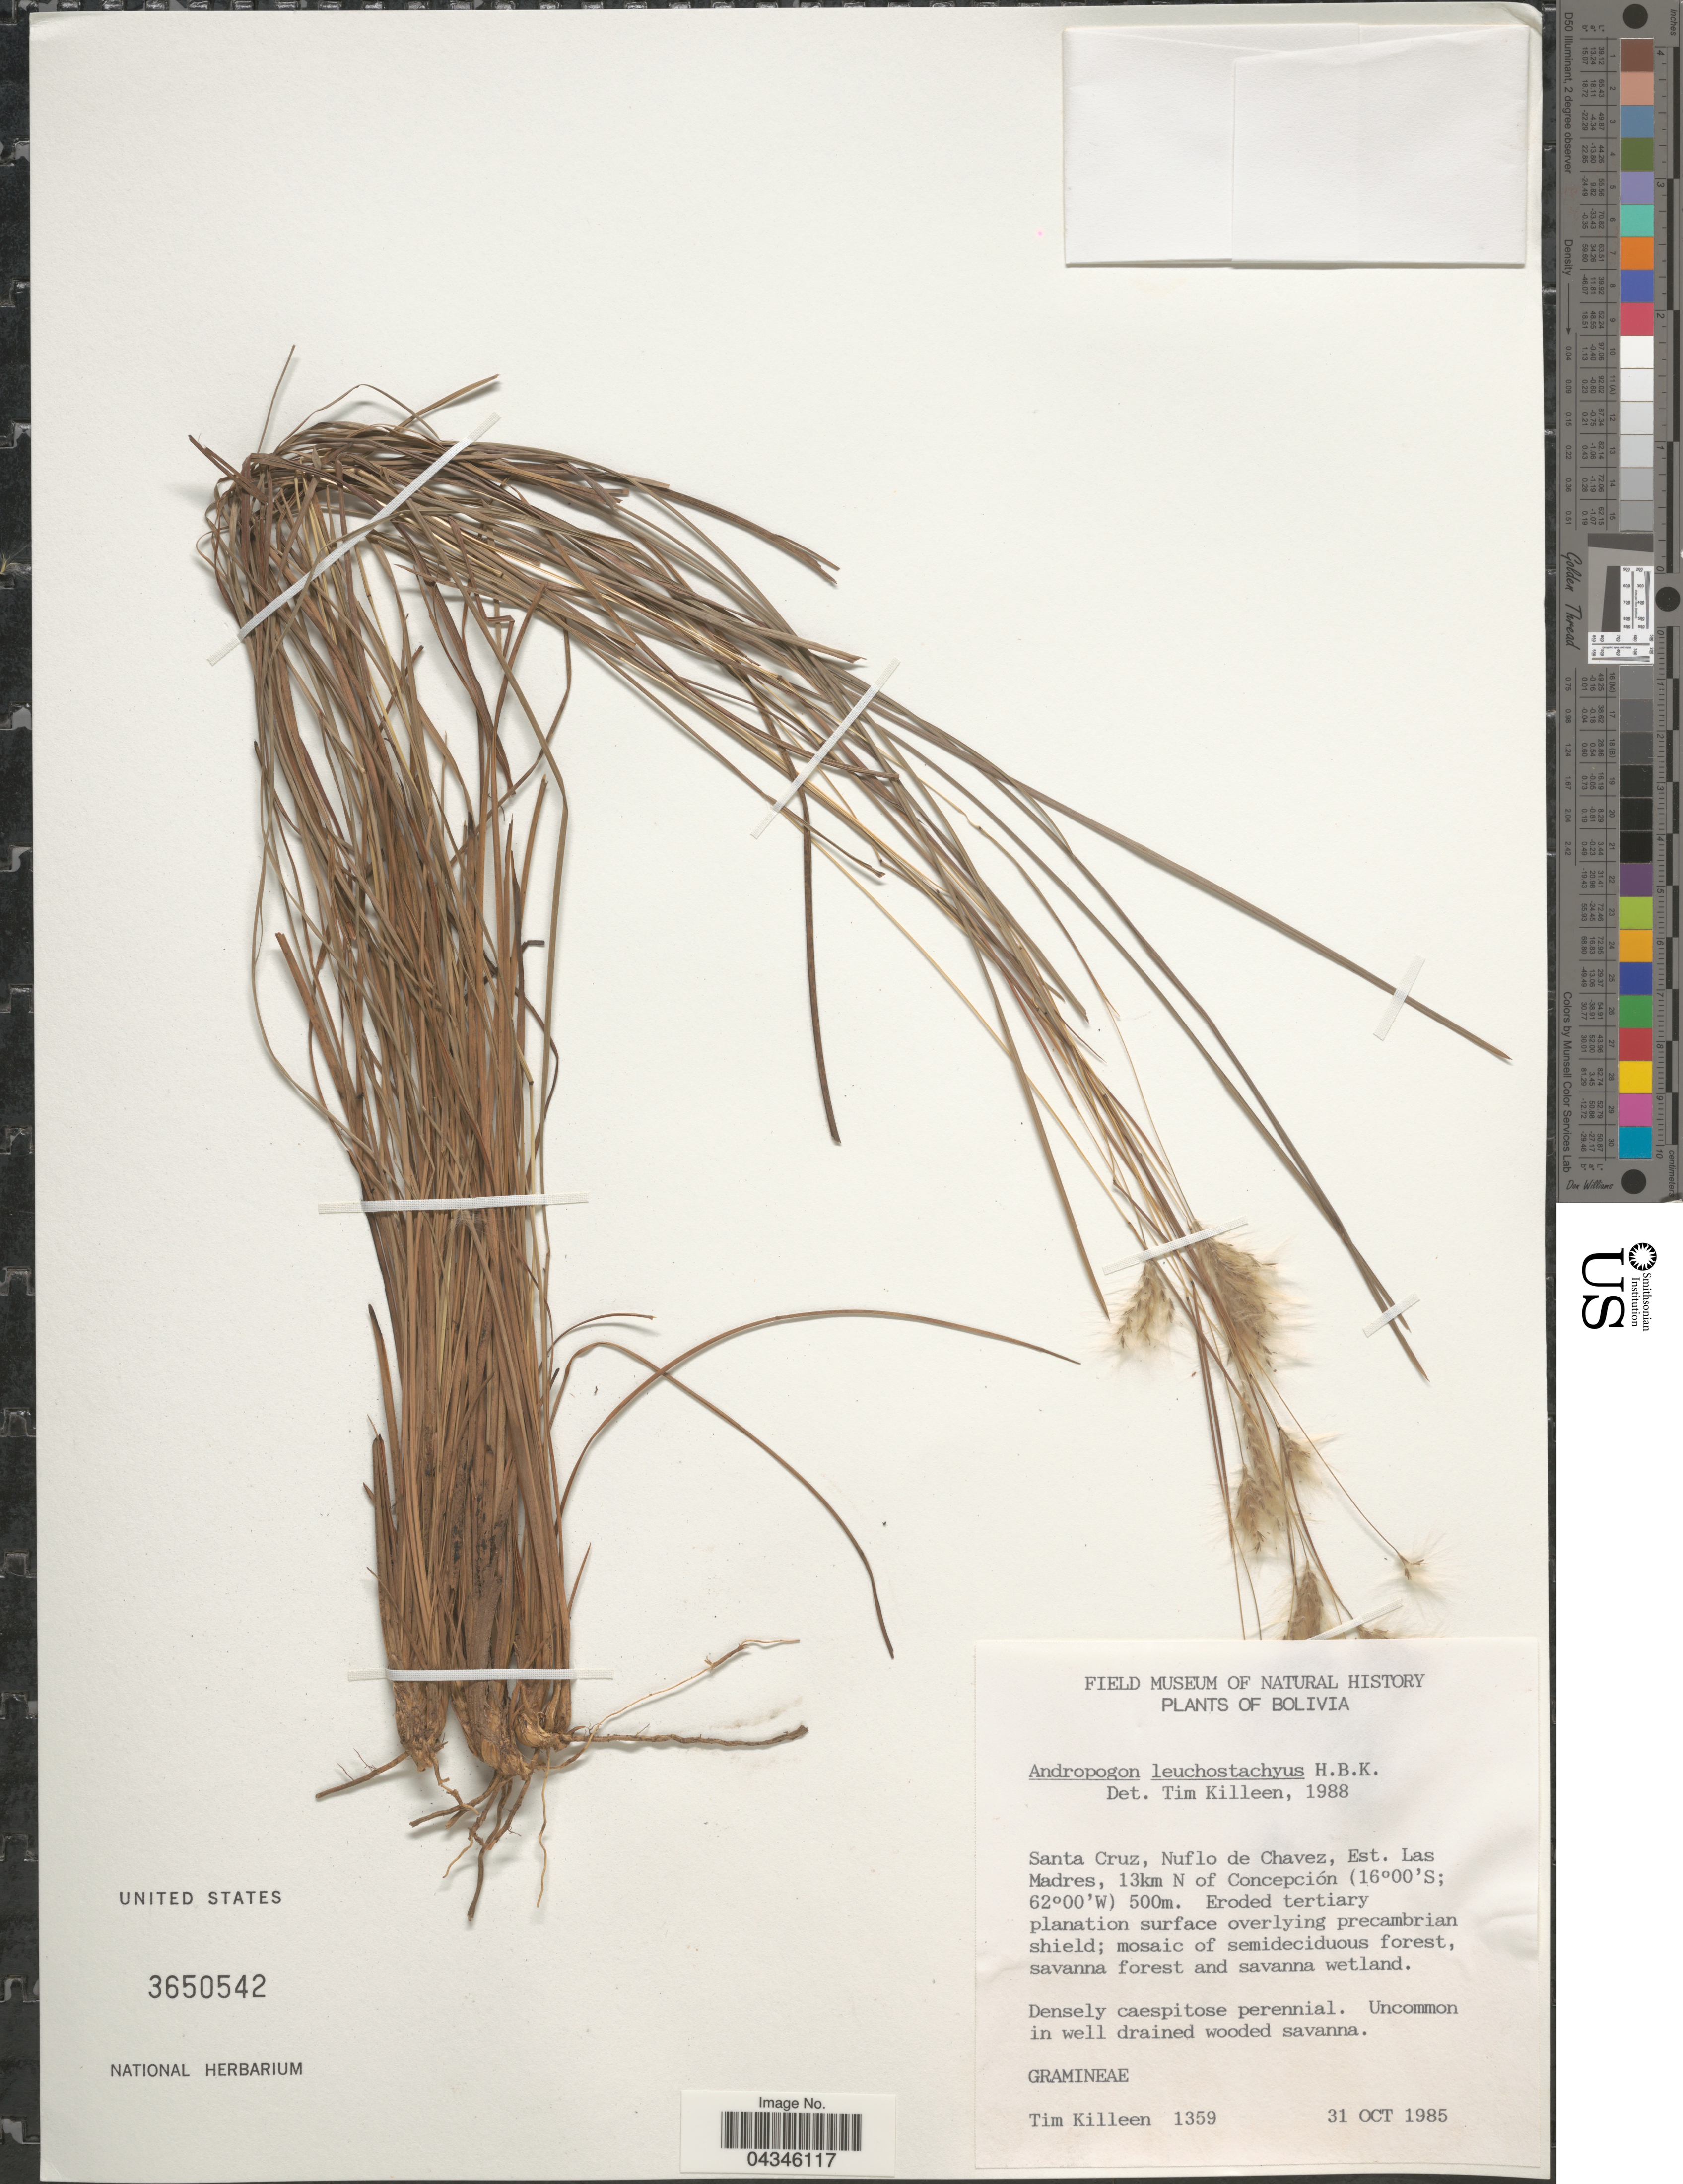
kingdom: Plantae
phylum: Tracheophyta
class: Liliopsida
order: Poales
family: Poaceae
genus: Andropogon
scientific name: Andropogon leucostachyus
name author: Kunth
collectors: T. J. Killeen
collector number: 1359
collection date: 1985-10-31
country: Bolivia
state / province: Santa Cruz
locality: Nuflo de Chavez, Est. Las Madres, 13km N of Concepción.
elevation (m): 500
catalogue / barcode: US 3650542